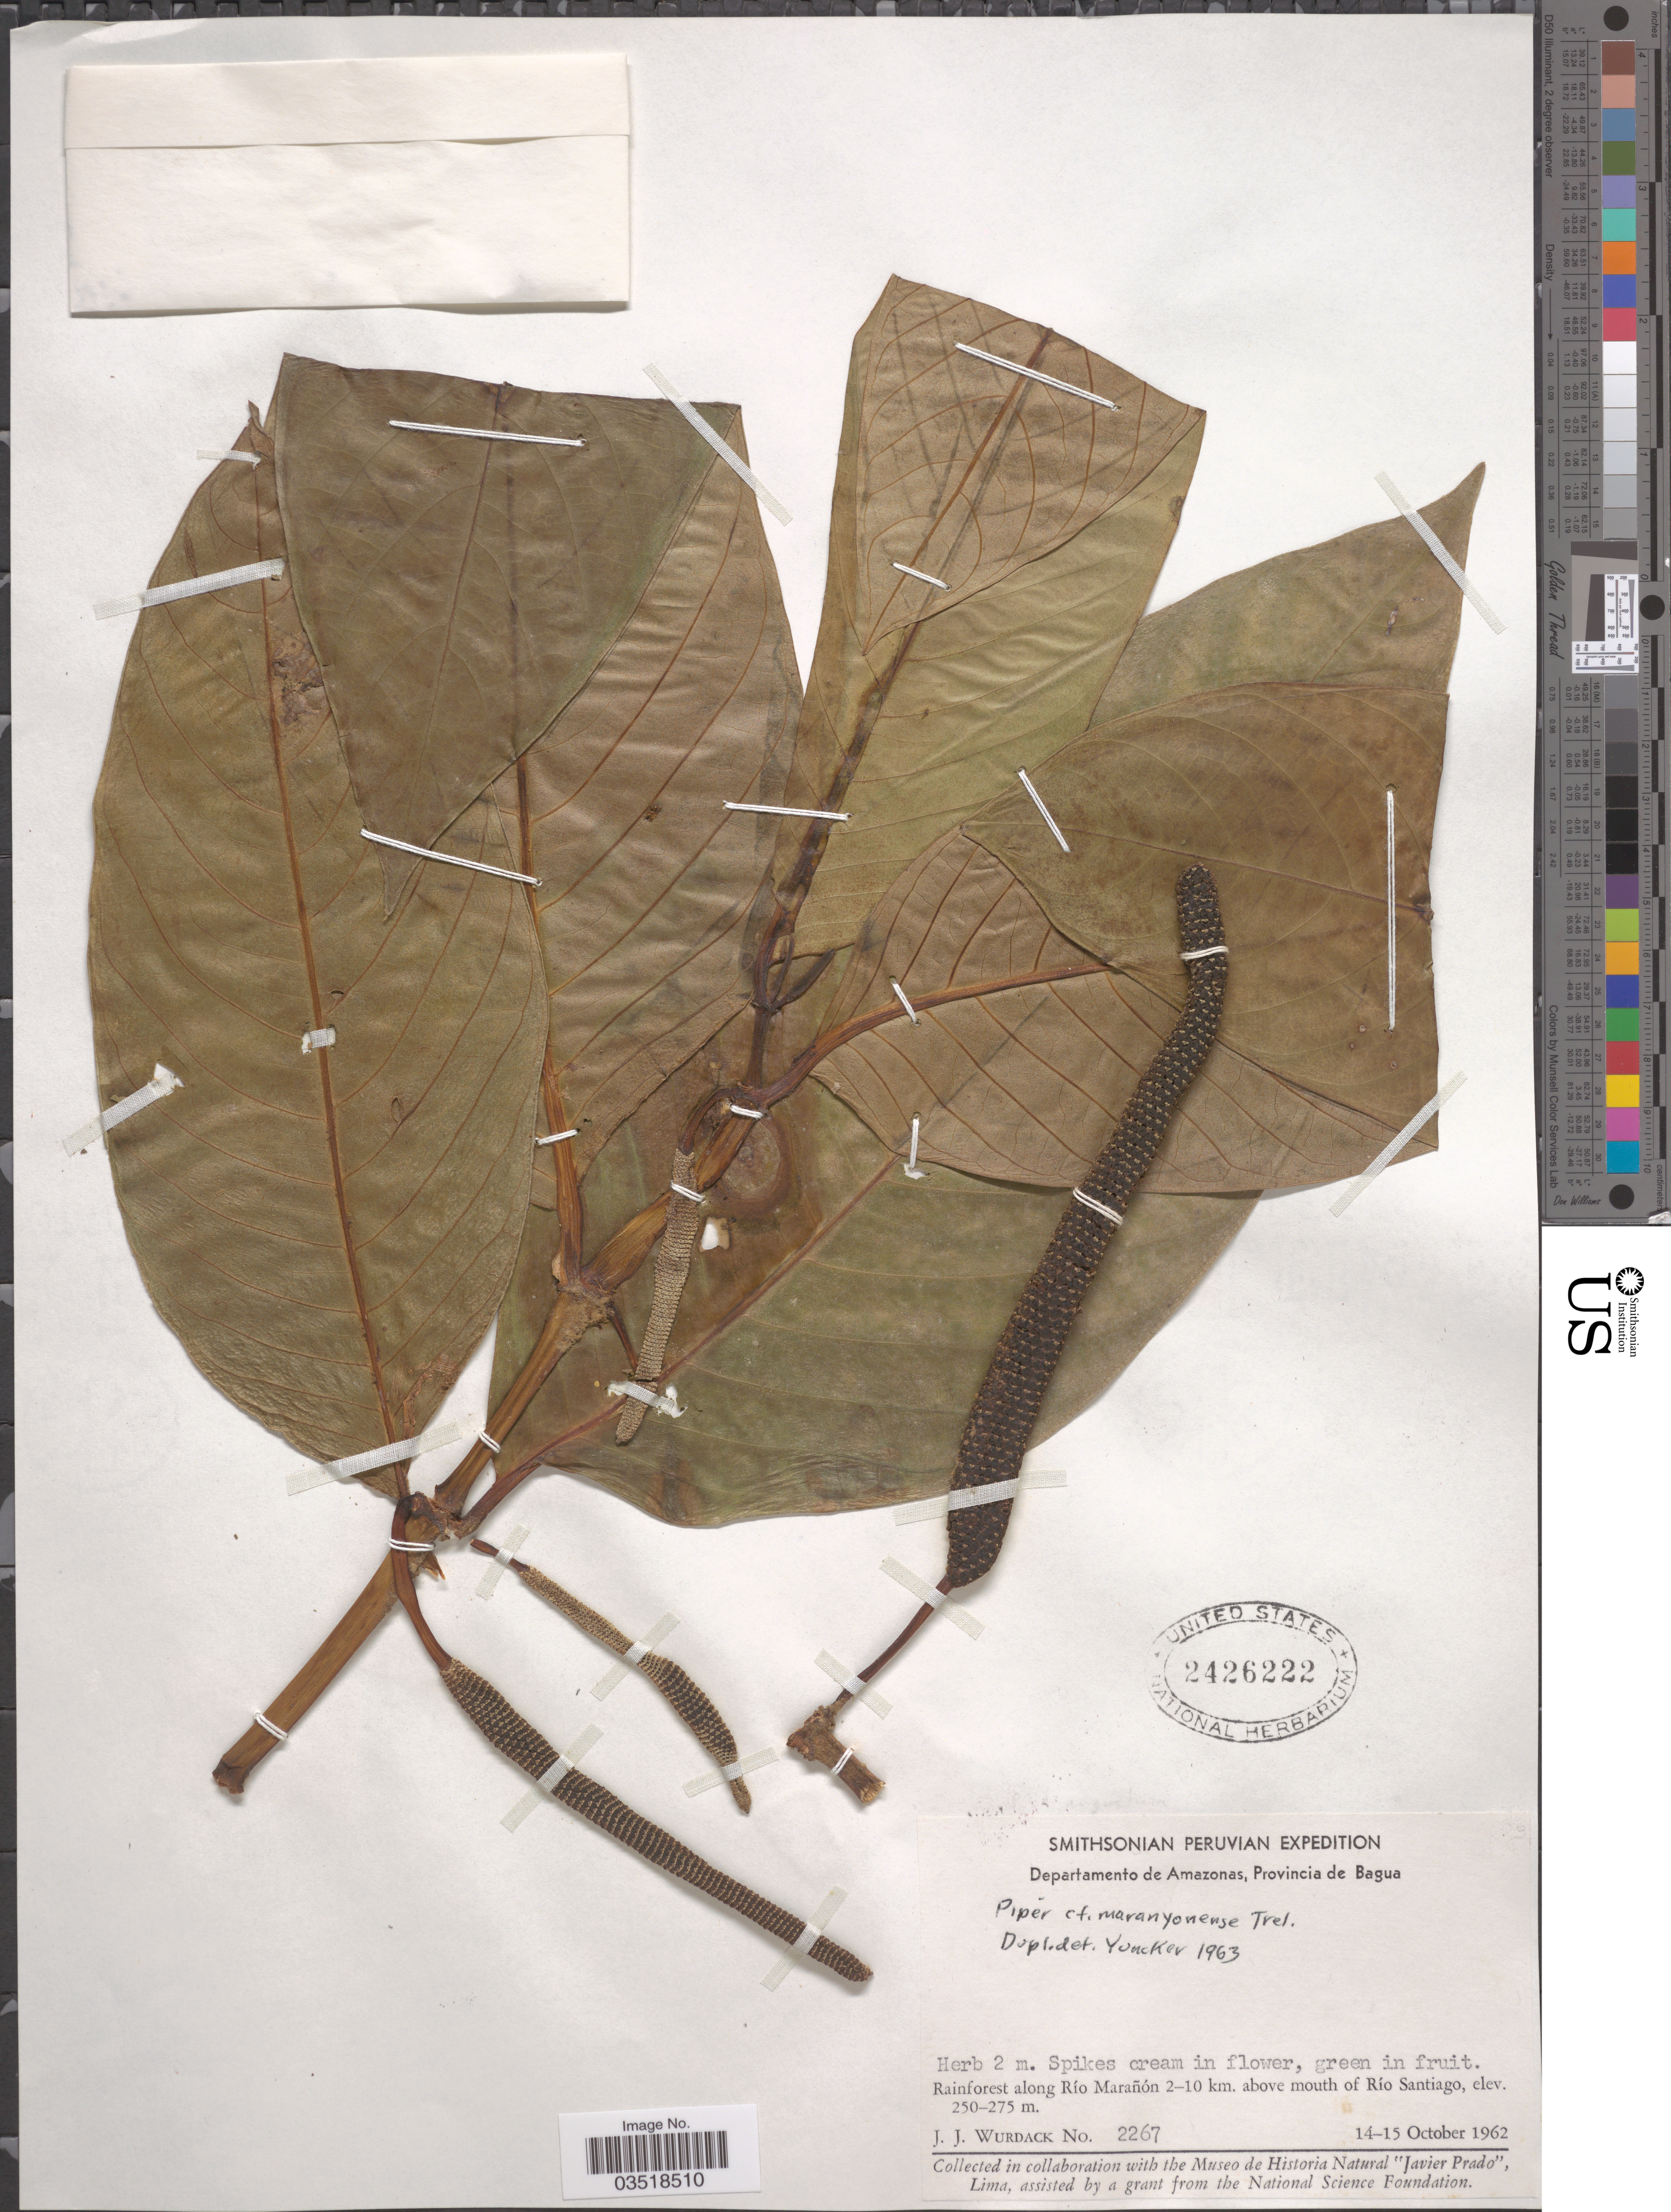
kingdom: Plantae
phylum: Tracheophyta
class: Magnoliopsida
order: Piperales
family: Piperaceae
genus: Piper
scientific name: Piper maranyonense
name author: Trel.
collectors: J. J. Wurdack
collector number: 2267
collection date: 1962-10-14/1962-10-15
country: Peru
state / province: Amazonas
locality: Departamento de Amazonas, Provincia de Bagua. Rainforest along Río Marañón 2-10 km. above mouth of Río Santiago.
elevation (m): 250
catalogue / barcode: US 2426222